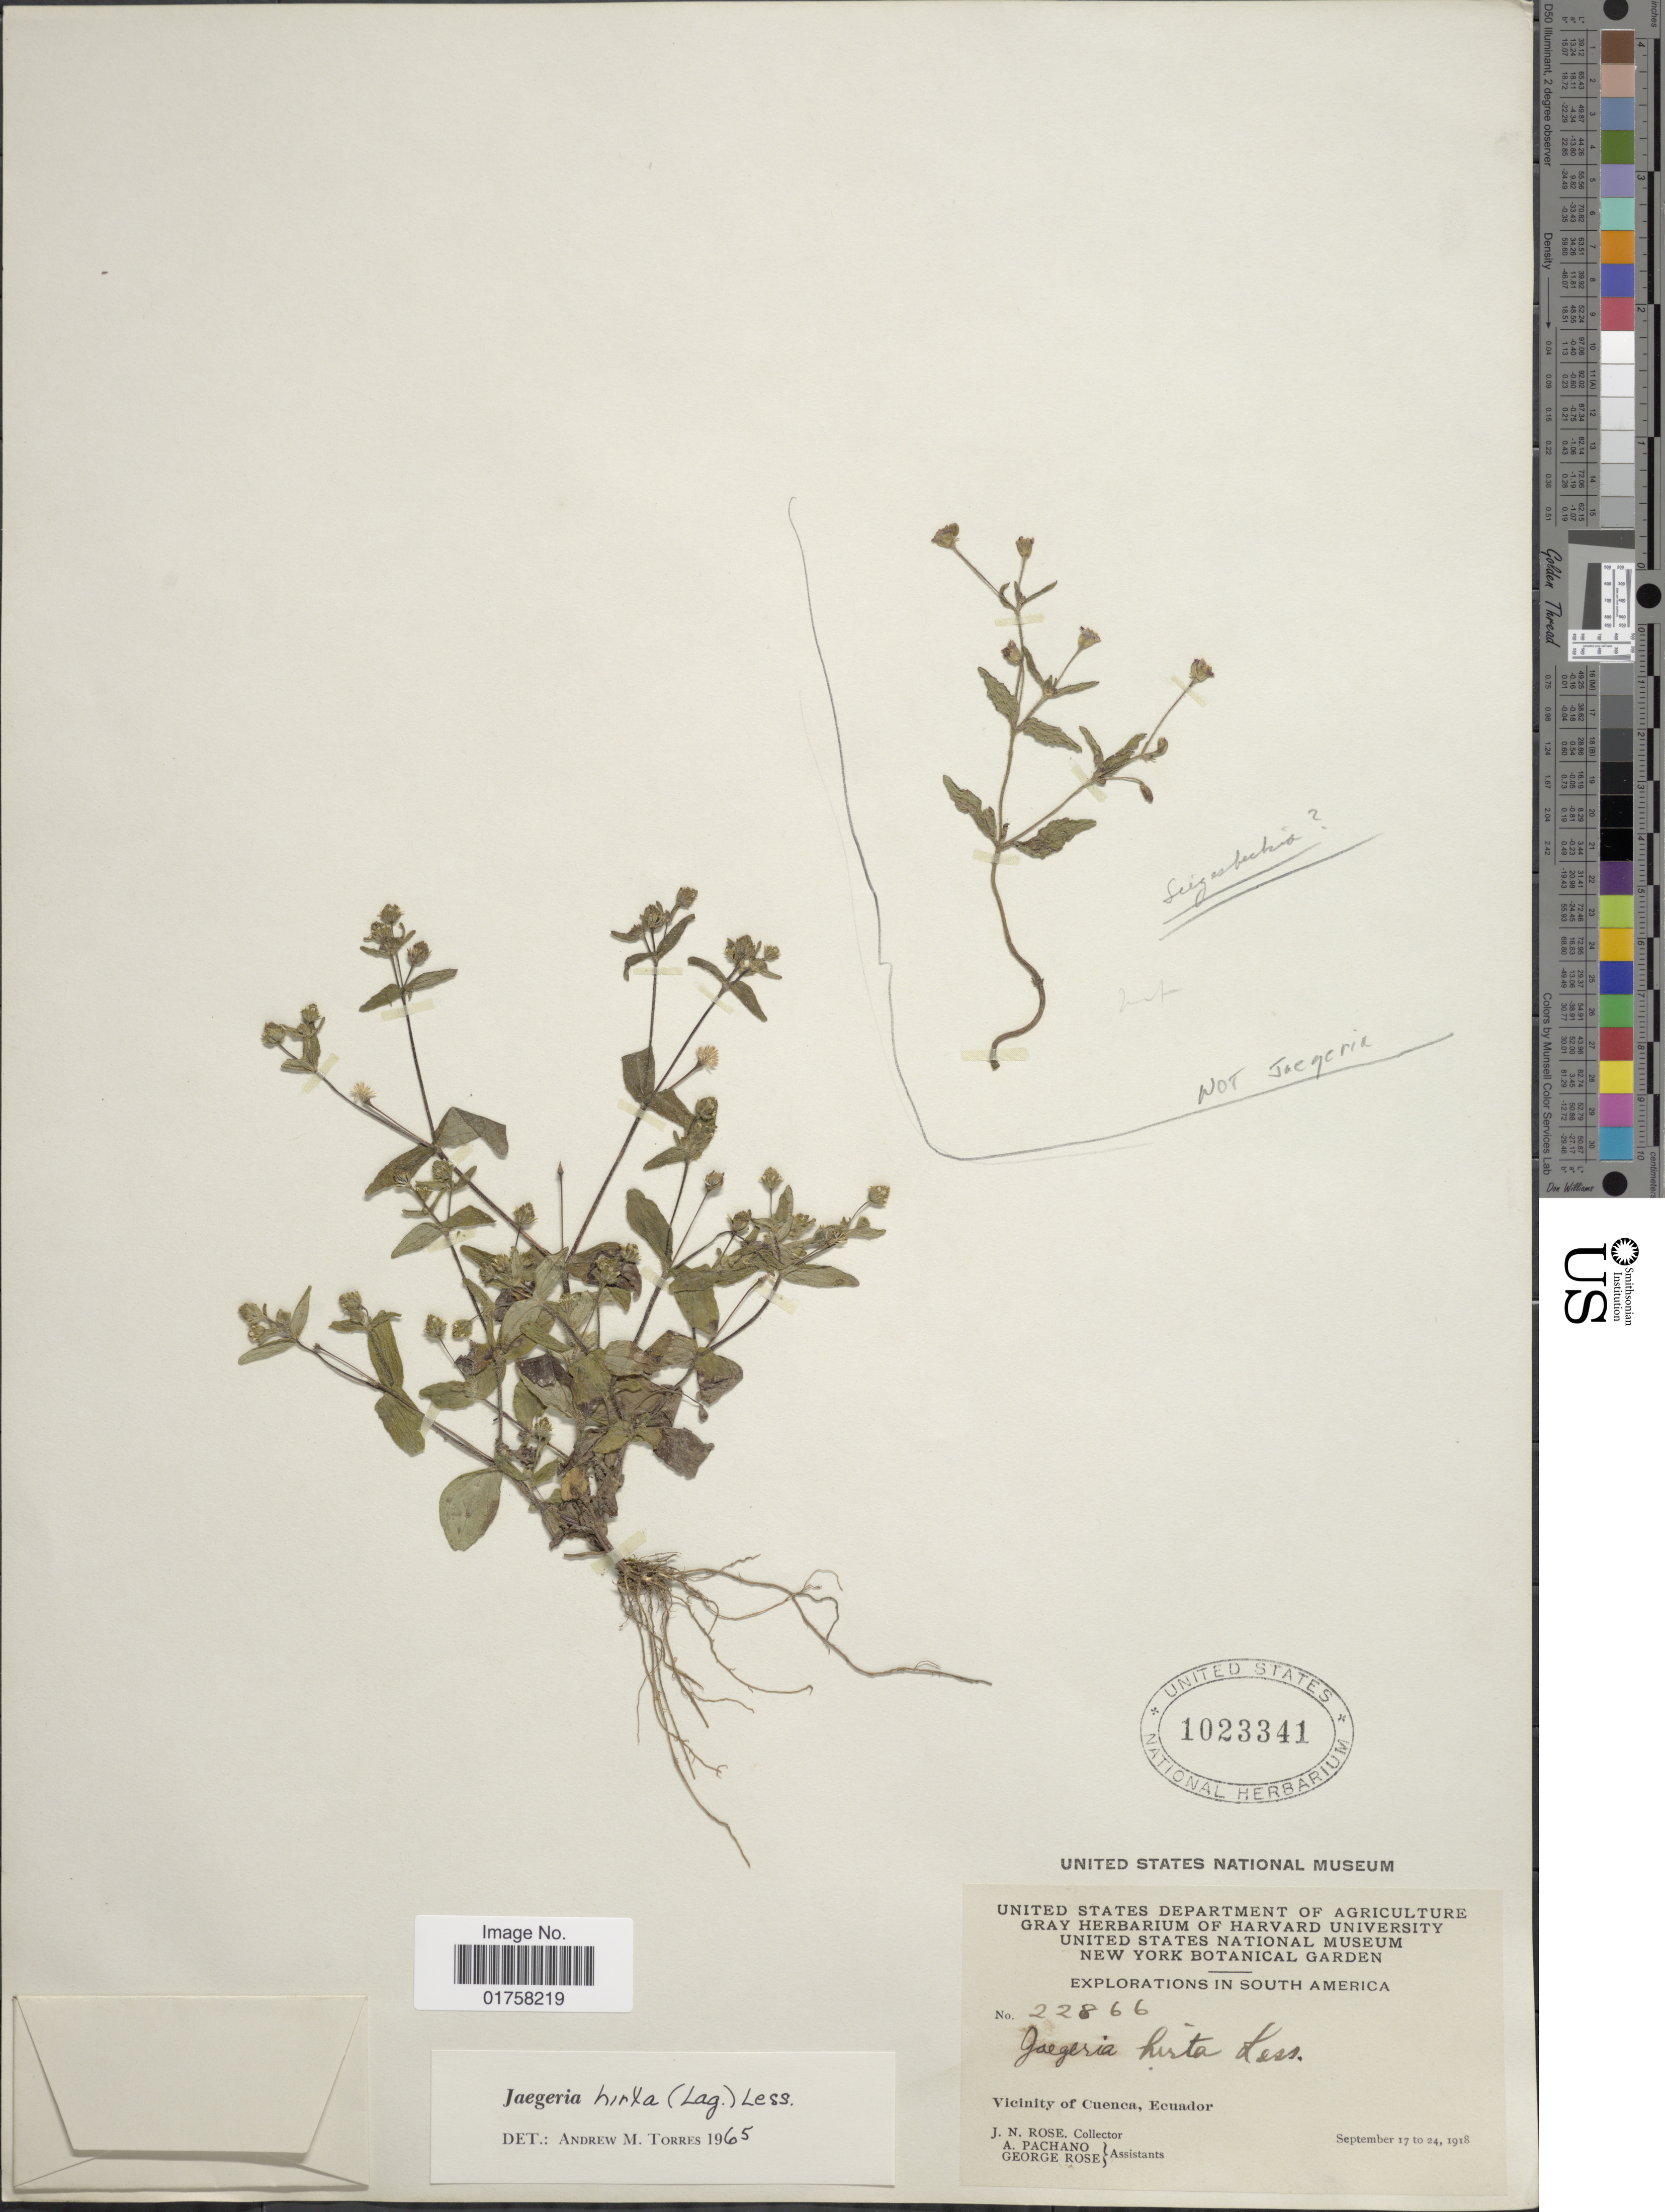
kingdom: Plantae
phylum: Tracheophyta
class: Magnoliopsida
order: Asterales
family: Asteraceae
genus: Jaegeria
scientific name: Jaegeria hirta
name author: (Lag.) Less.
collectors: J. N. Rose, A. Pachano & G. Rose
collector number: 22866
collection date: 1918-09-17/1918-09-24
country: Ecuador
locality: Vicinity of Cuenca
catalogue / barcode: US 1023341